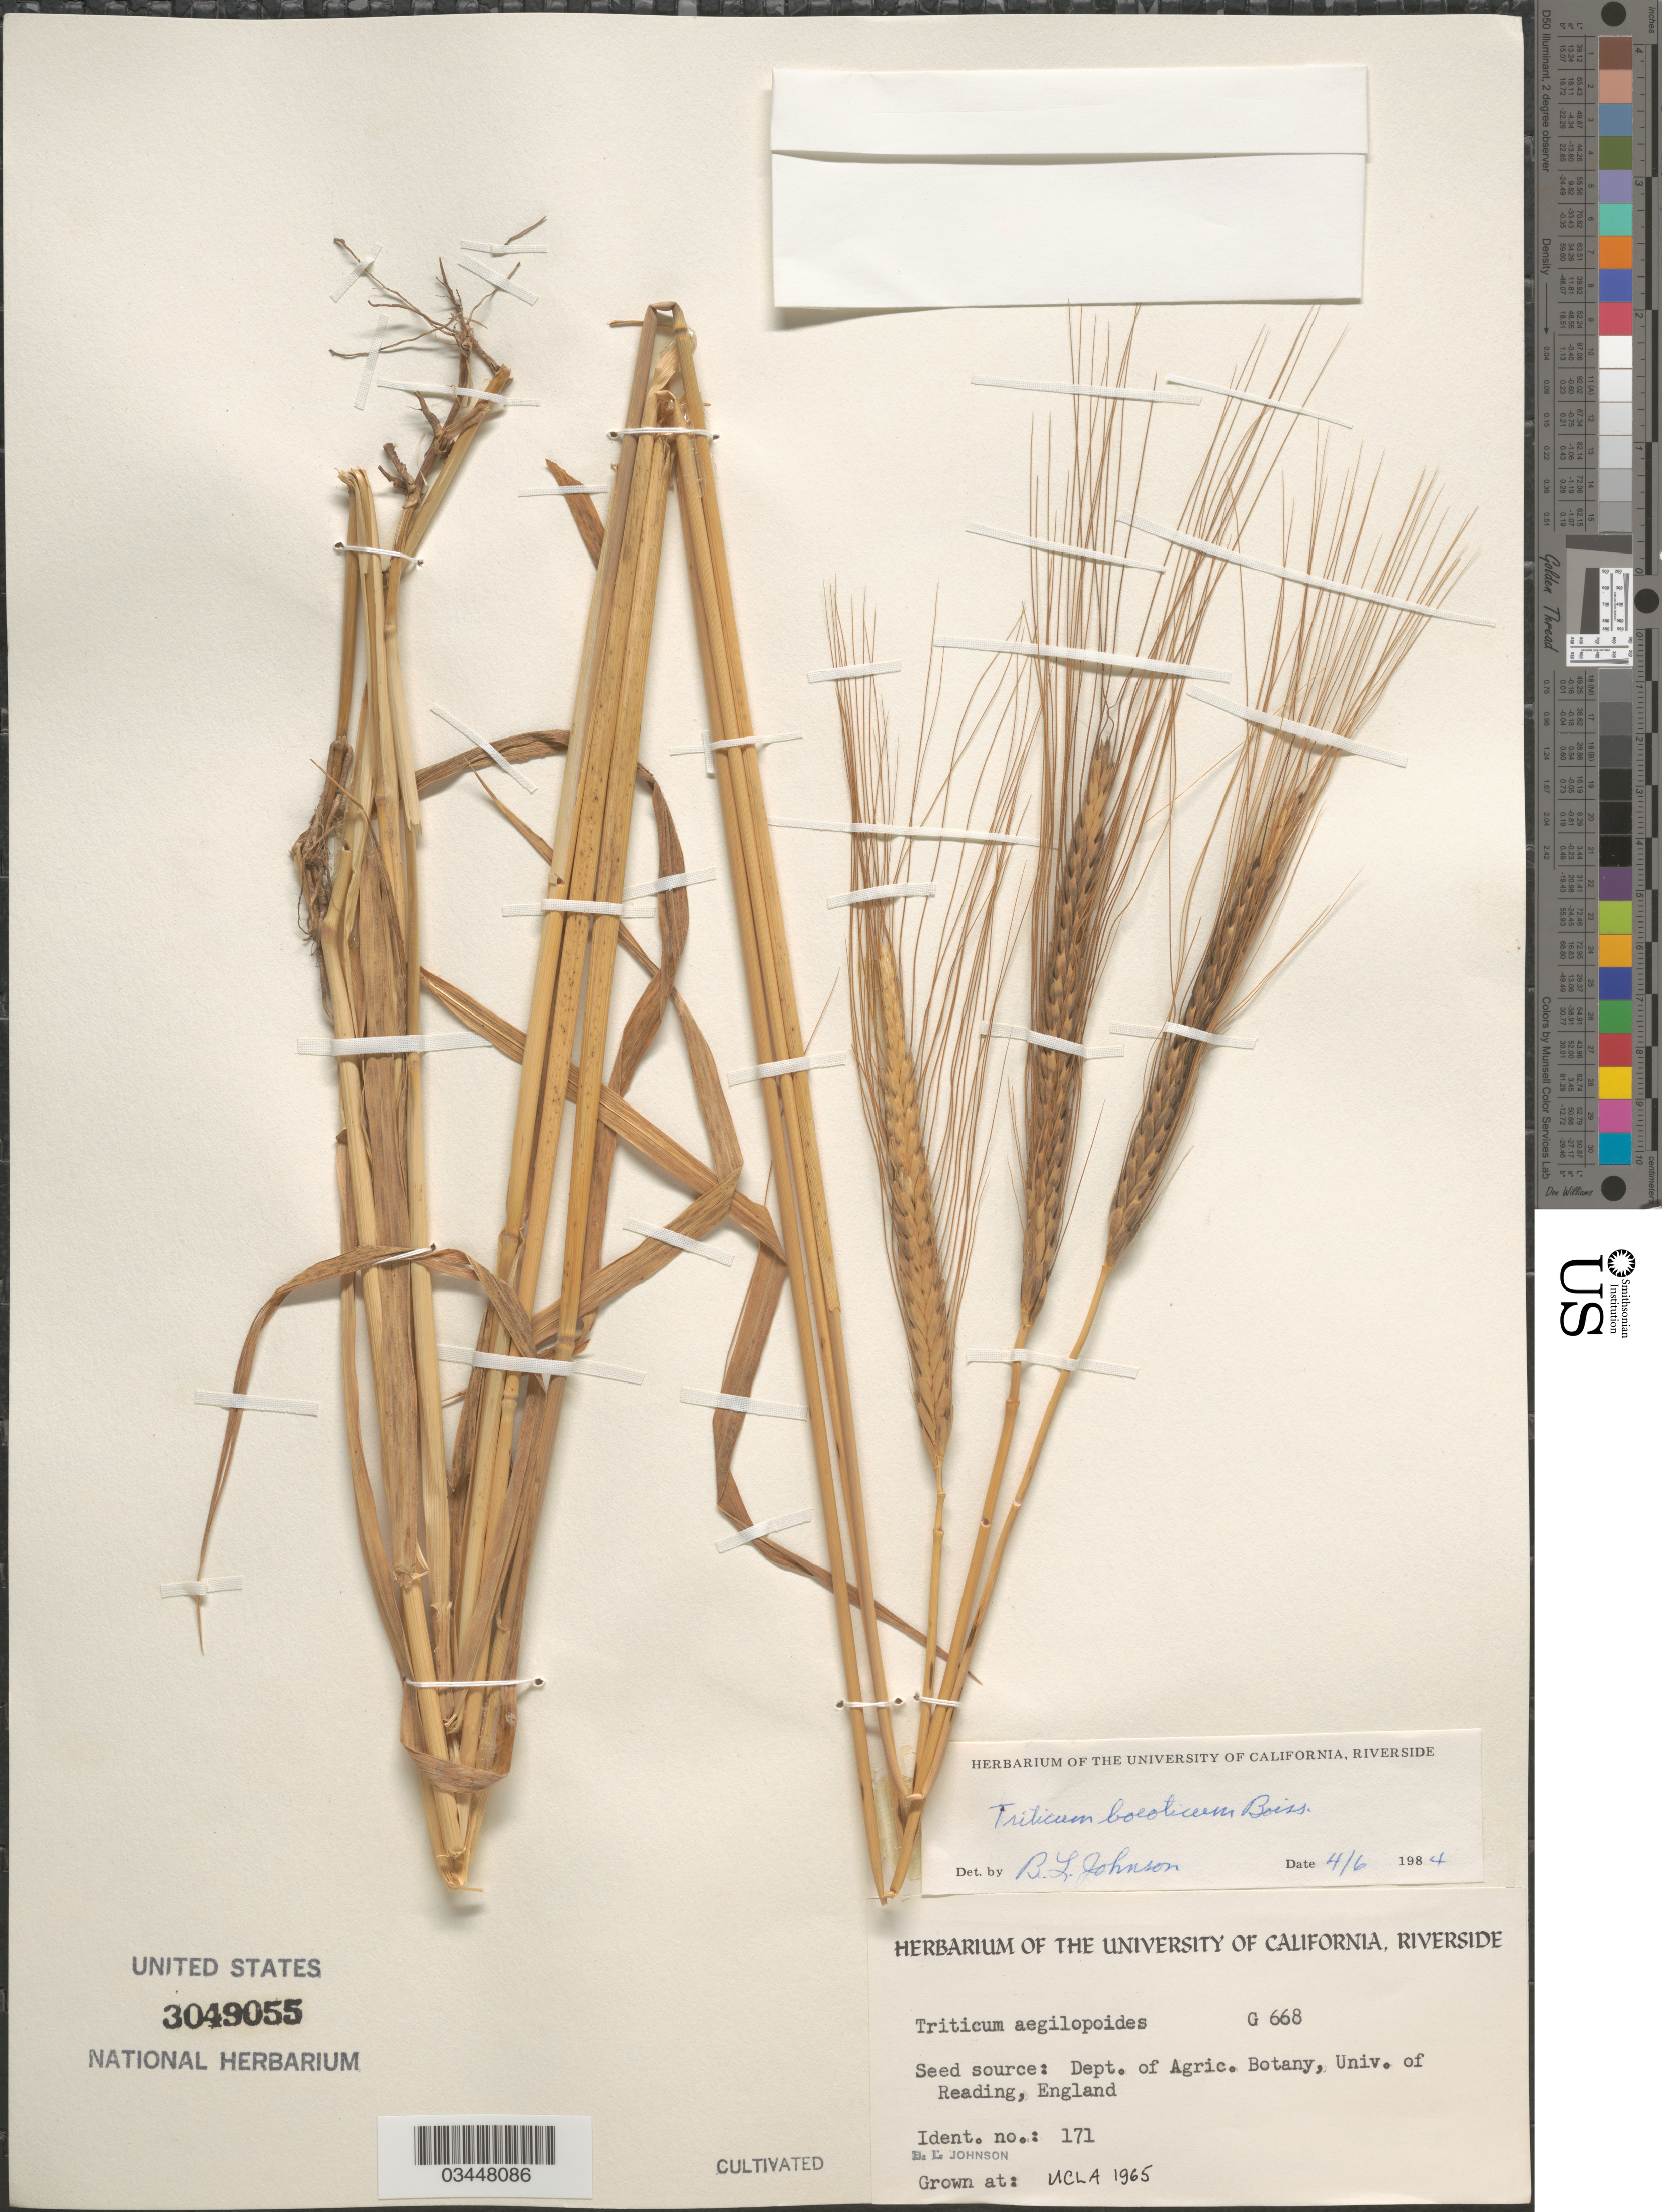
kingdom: Plantae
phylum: Tracheophyta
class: Liliopsida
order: Poales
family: Poaceae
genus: Triticum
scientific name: Triticum boeoticum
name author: Boiss.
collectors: B. Johnson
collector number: G668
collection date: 1965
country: United States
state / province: California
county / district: Los Angeles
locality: UCLA.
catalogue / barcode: US 3049055